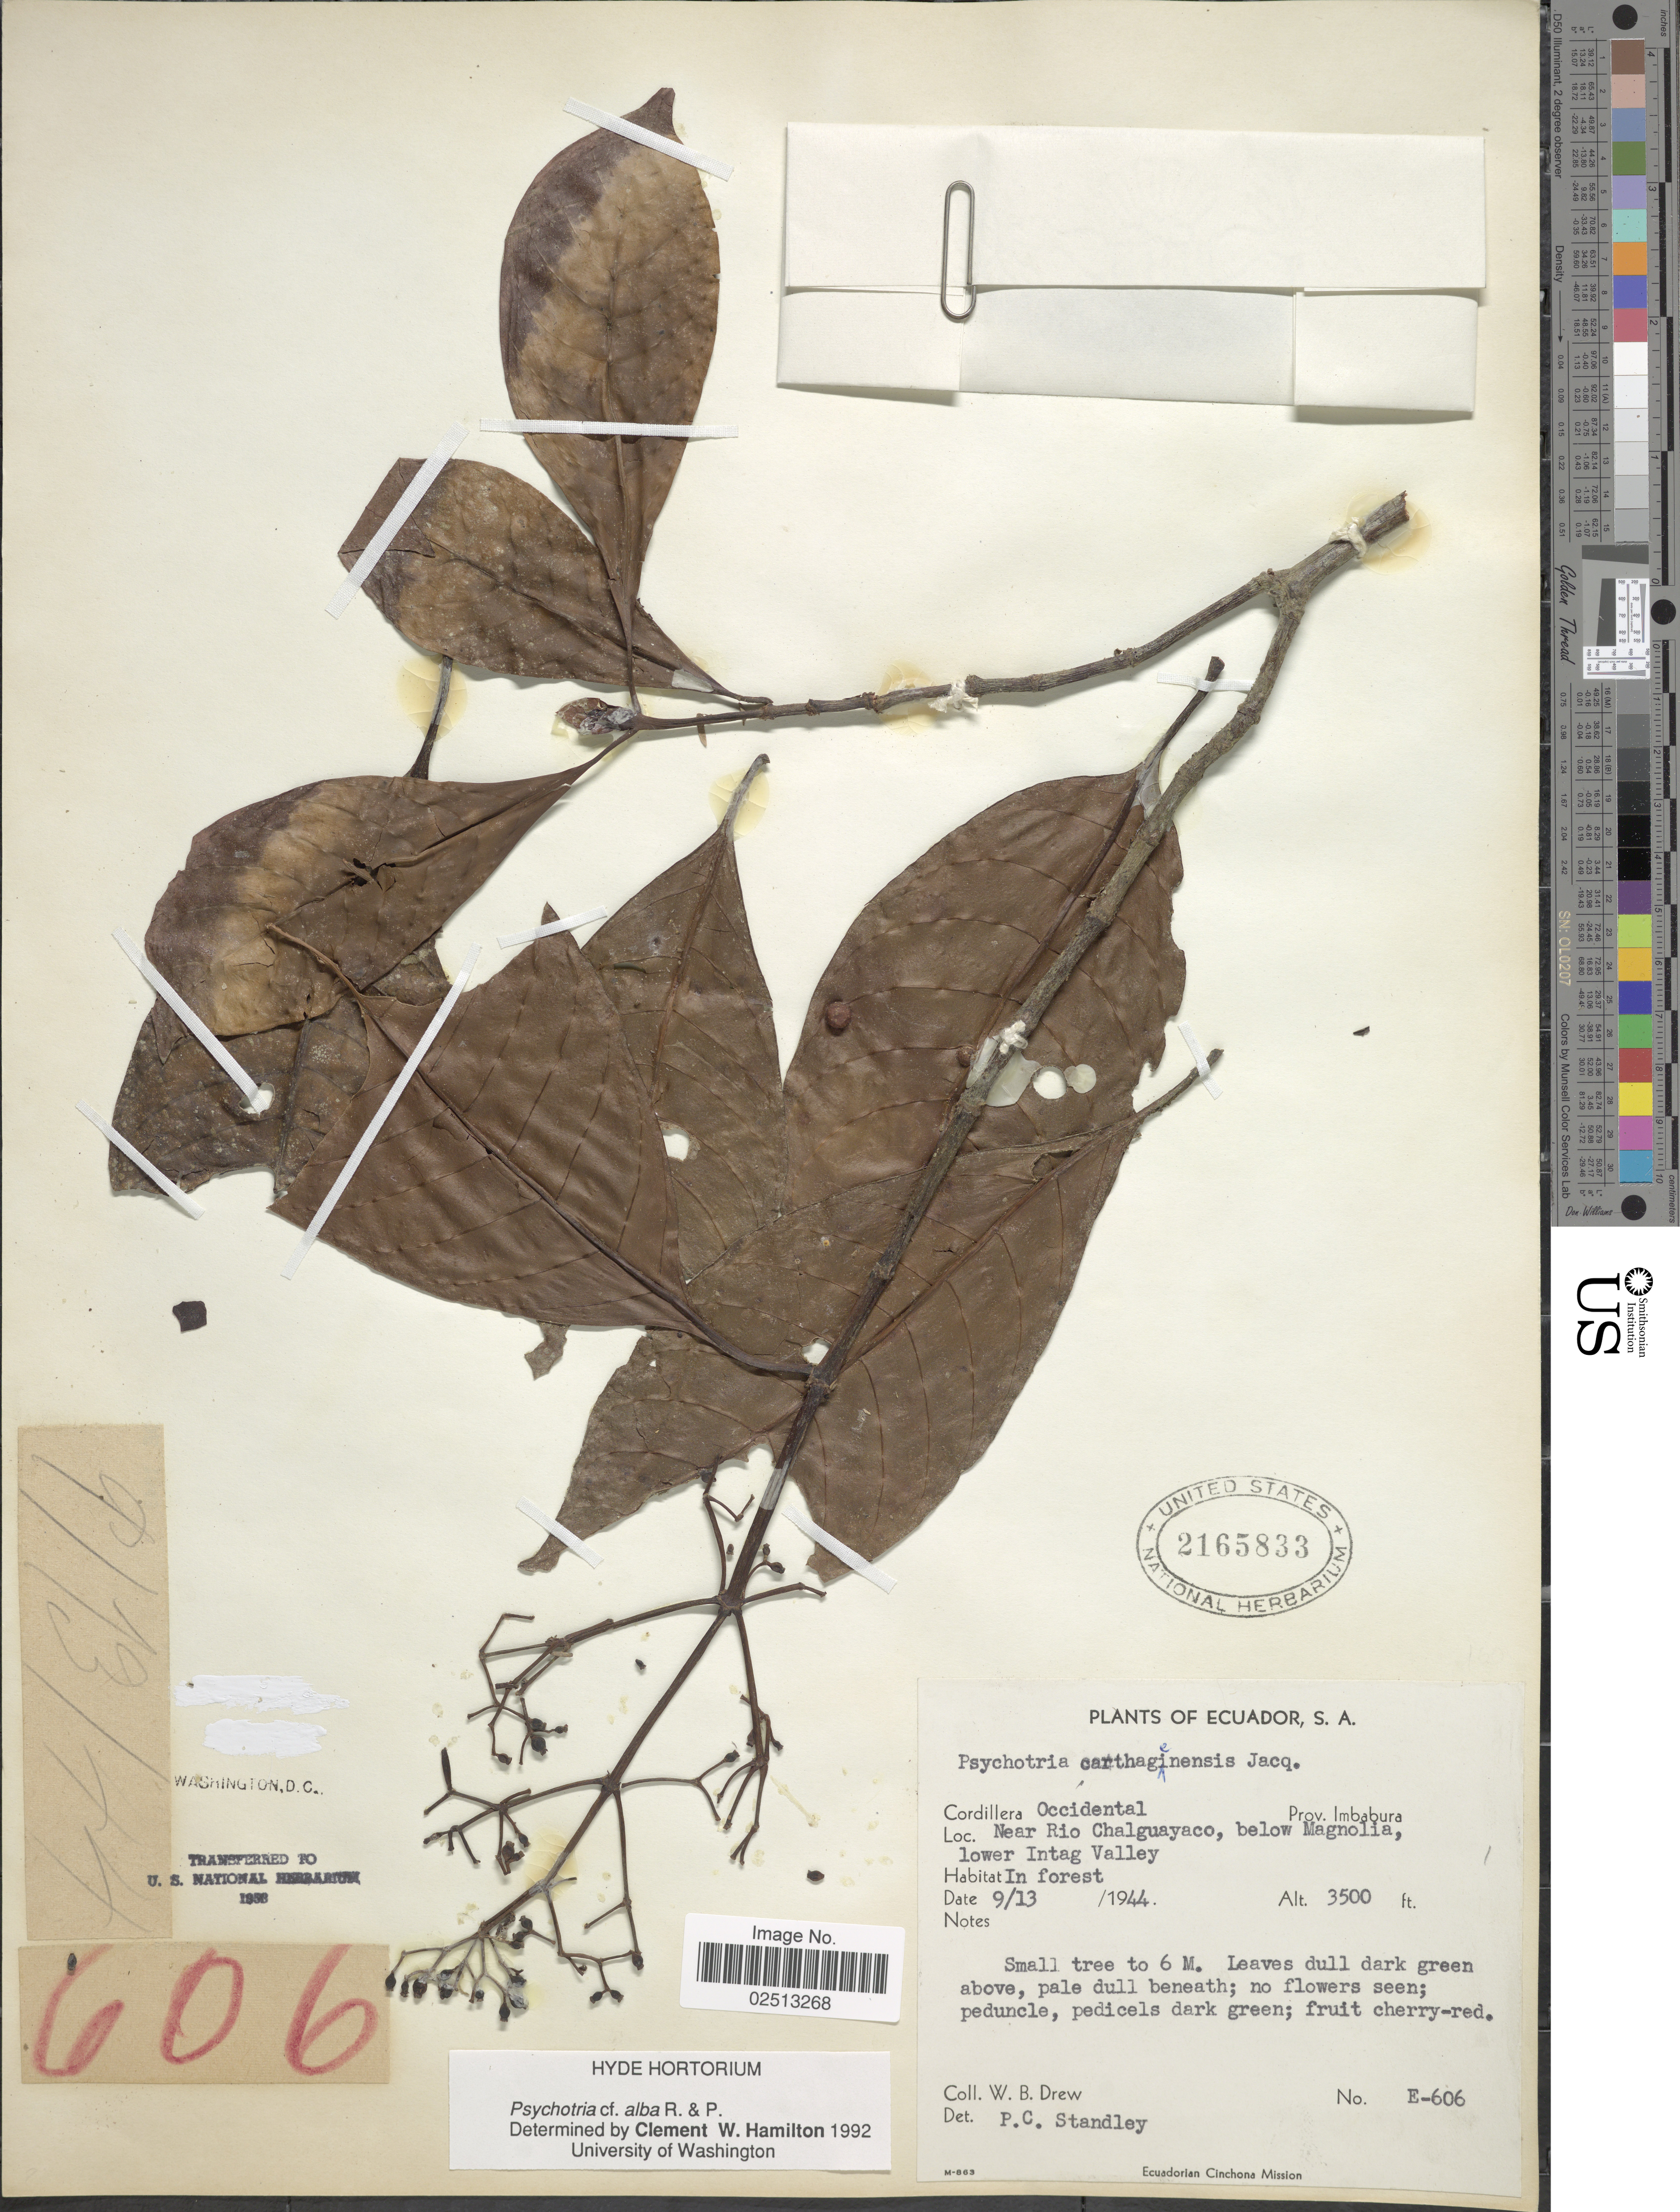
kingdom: Plantae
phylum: Tracheophyta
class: Magnoliopsida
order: Gentianales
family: Rubiaceae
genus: Psychotria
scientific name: Psychotria alba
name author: Ruiz & Pav.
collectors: W. B. Drew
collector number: E-606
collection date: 1944-09-13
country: Ecuador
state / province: Imbabura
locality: Cordillera Occidental. Near Rio Chalguayaco, below Magnolia, lower Intag Valley. Prov. Imbabura.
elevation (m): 1067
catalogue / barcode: US 2165833